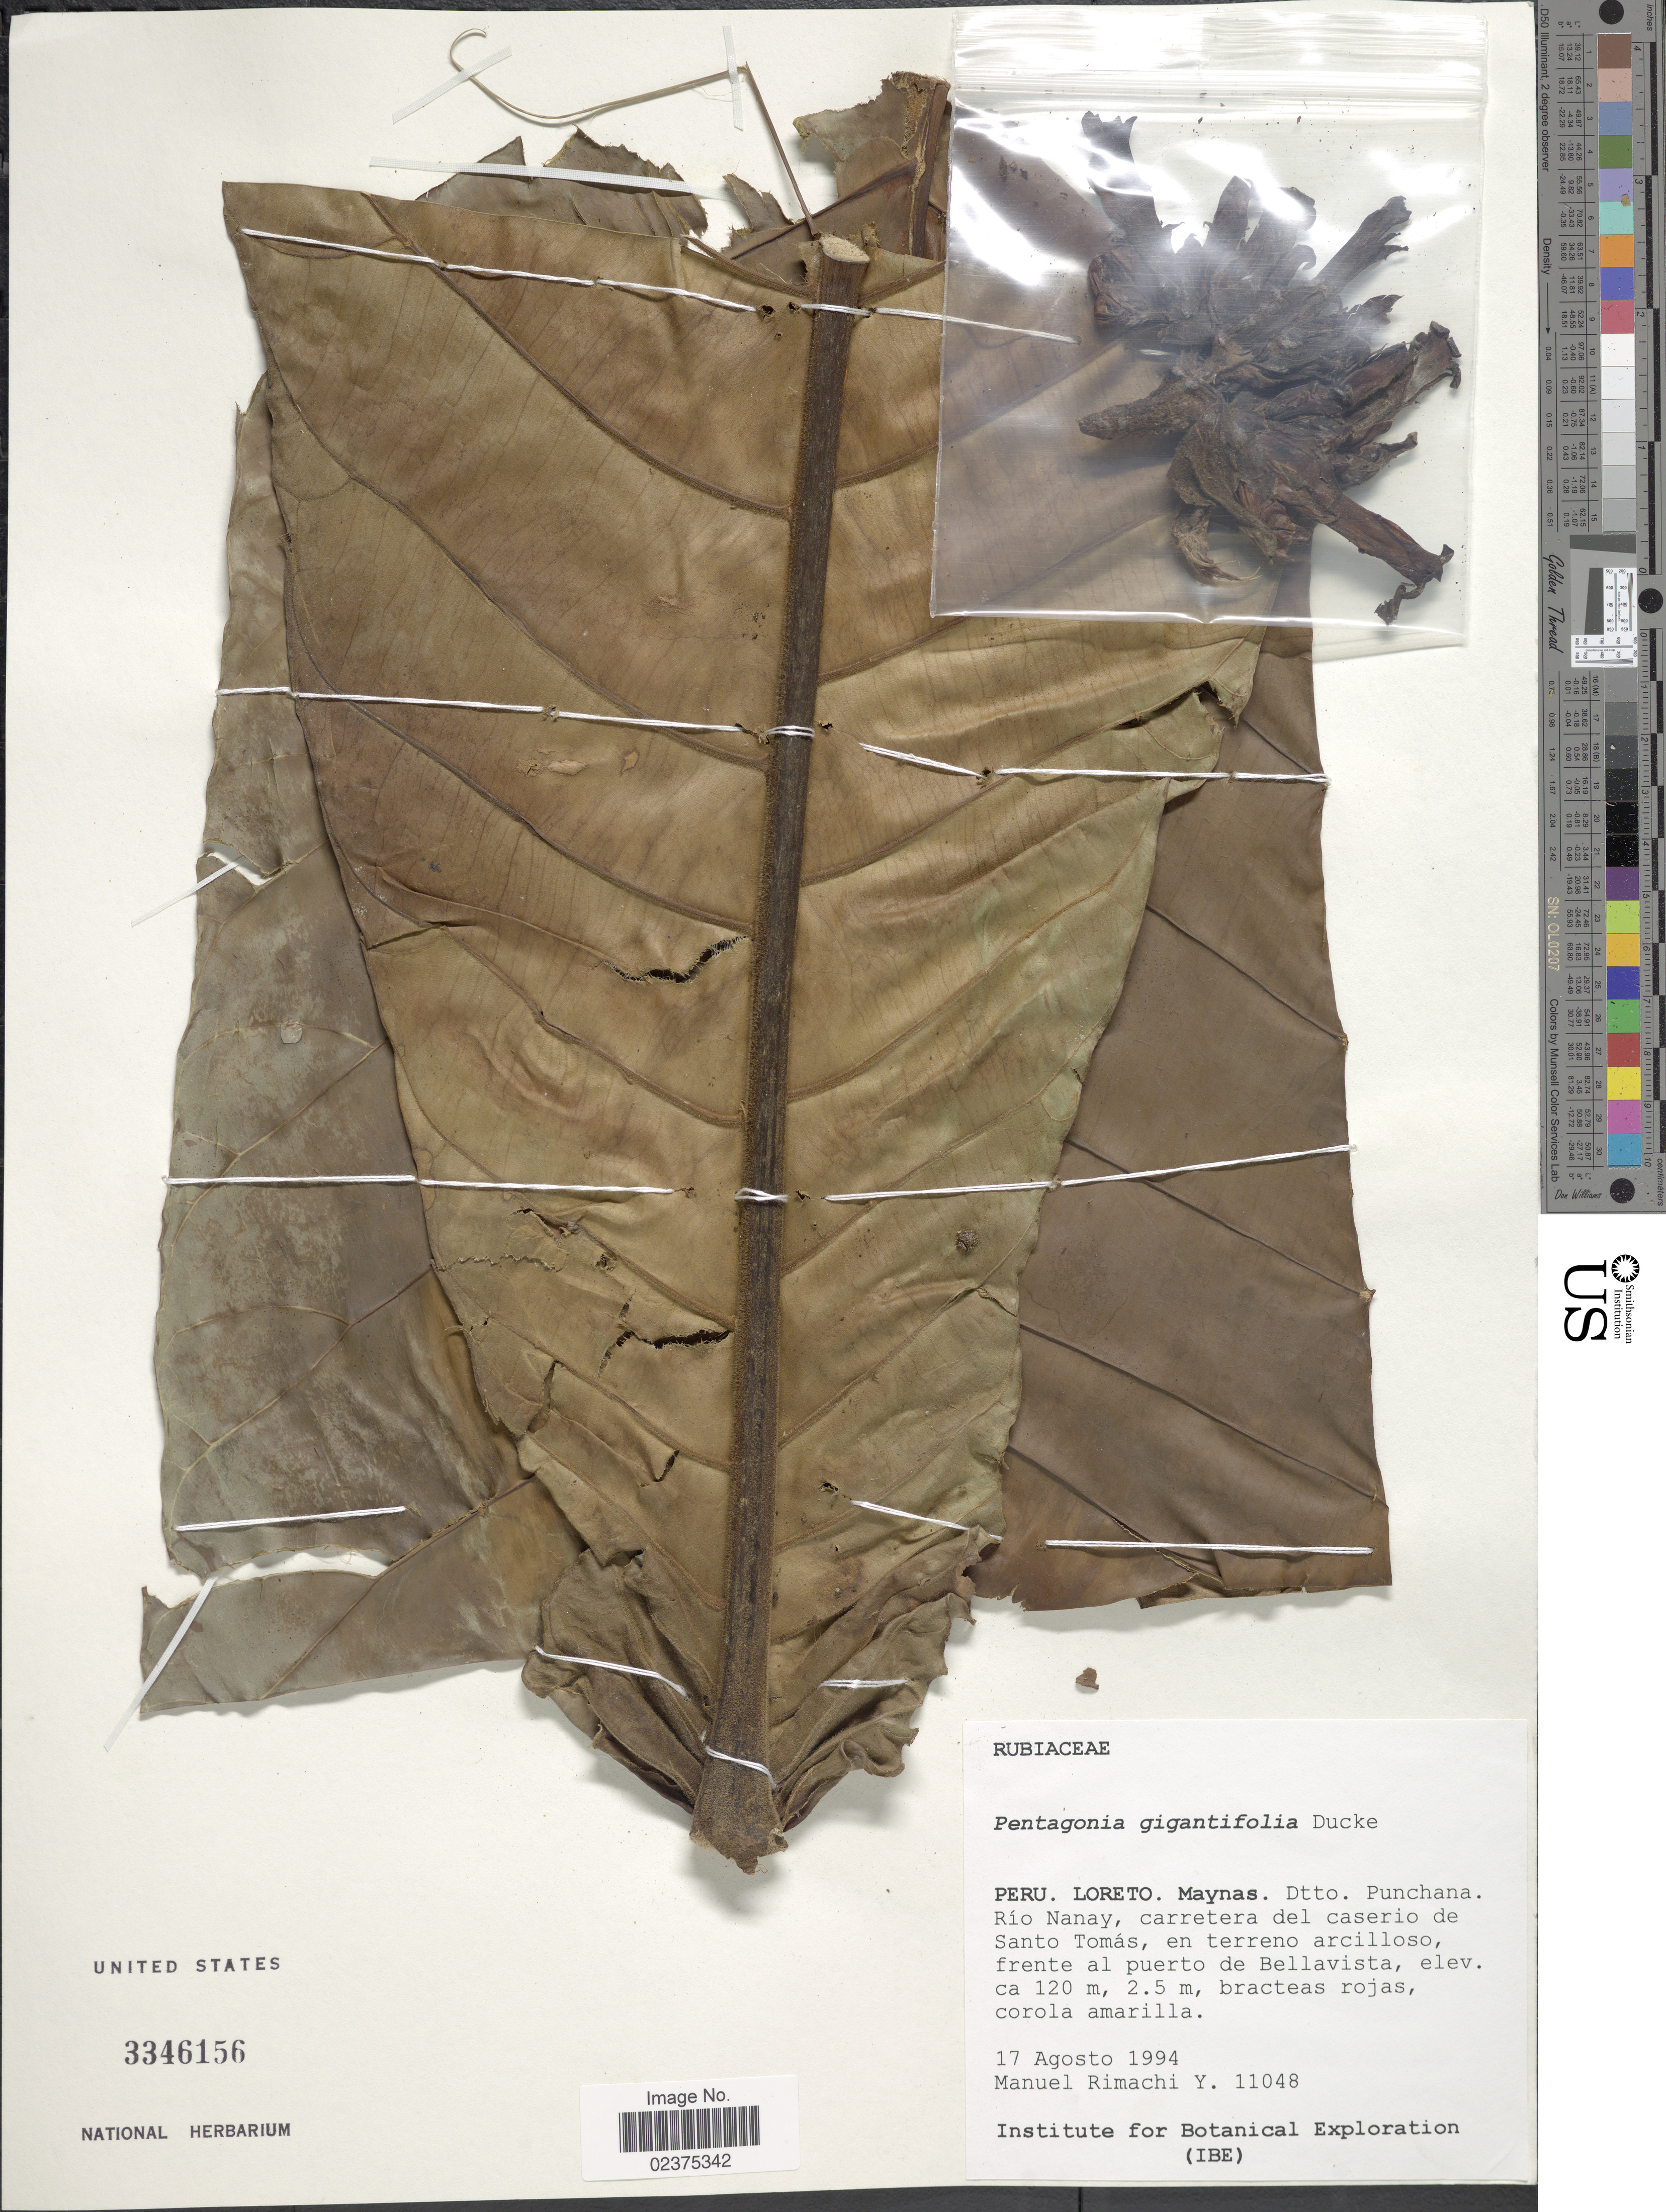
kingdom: Plantae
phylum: Tracheophyta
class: Magnoliopsida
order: Gentianales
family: Rubiaceae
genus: Pentagonia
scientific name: Pentagonia gigantifolia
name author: Ducke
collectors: M. Rimachi Y.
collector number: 11048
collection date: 1994-08-17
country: Peru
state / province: Loreto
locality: Maynas. Dtto Punchana. Río Nanay, carretera del caserio de Santo Tomás, en terreno arcilloso frente al puerto de Bellavista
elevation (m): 120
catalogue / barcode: US 3346156